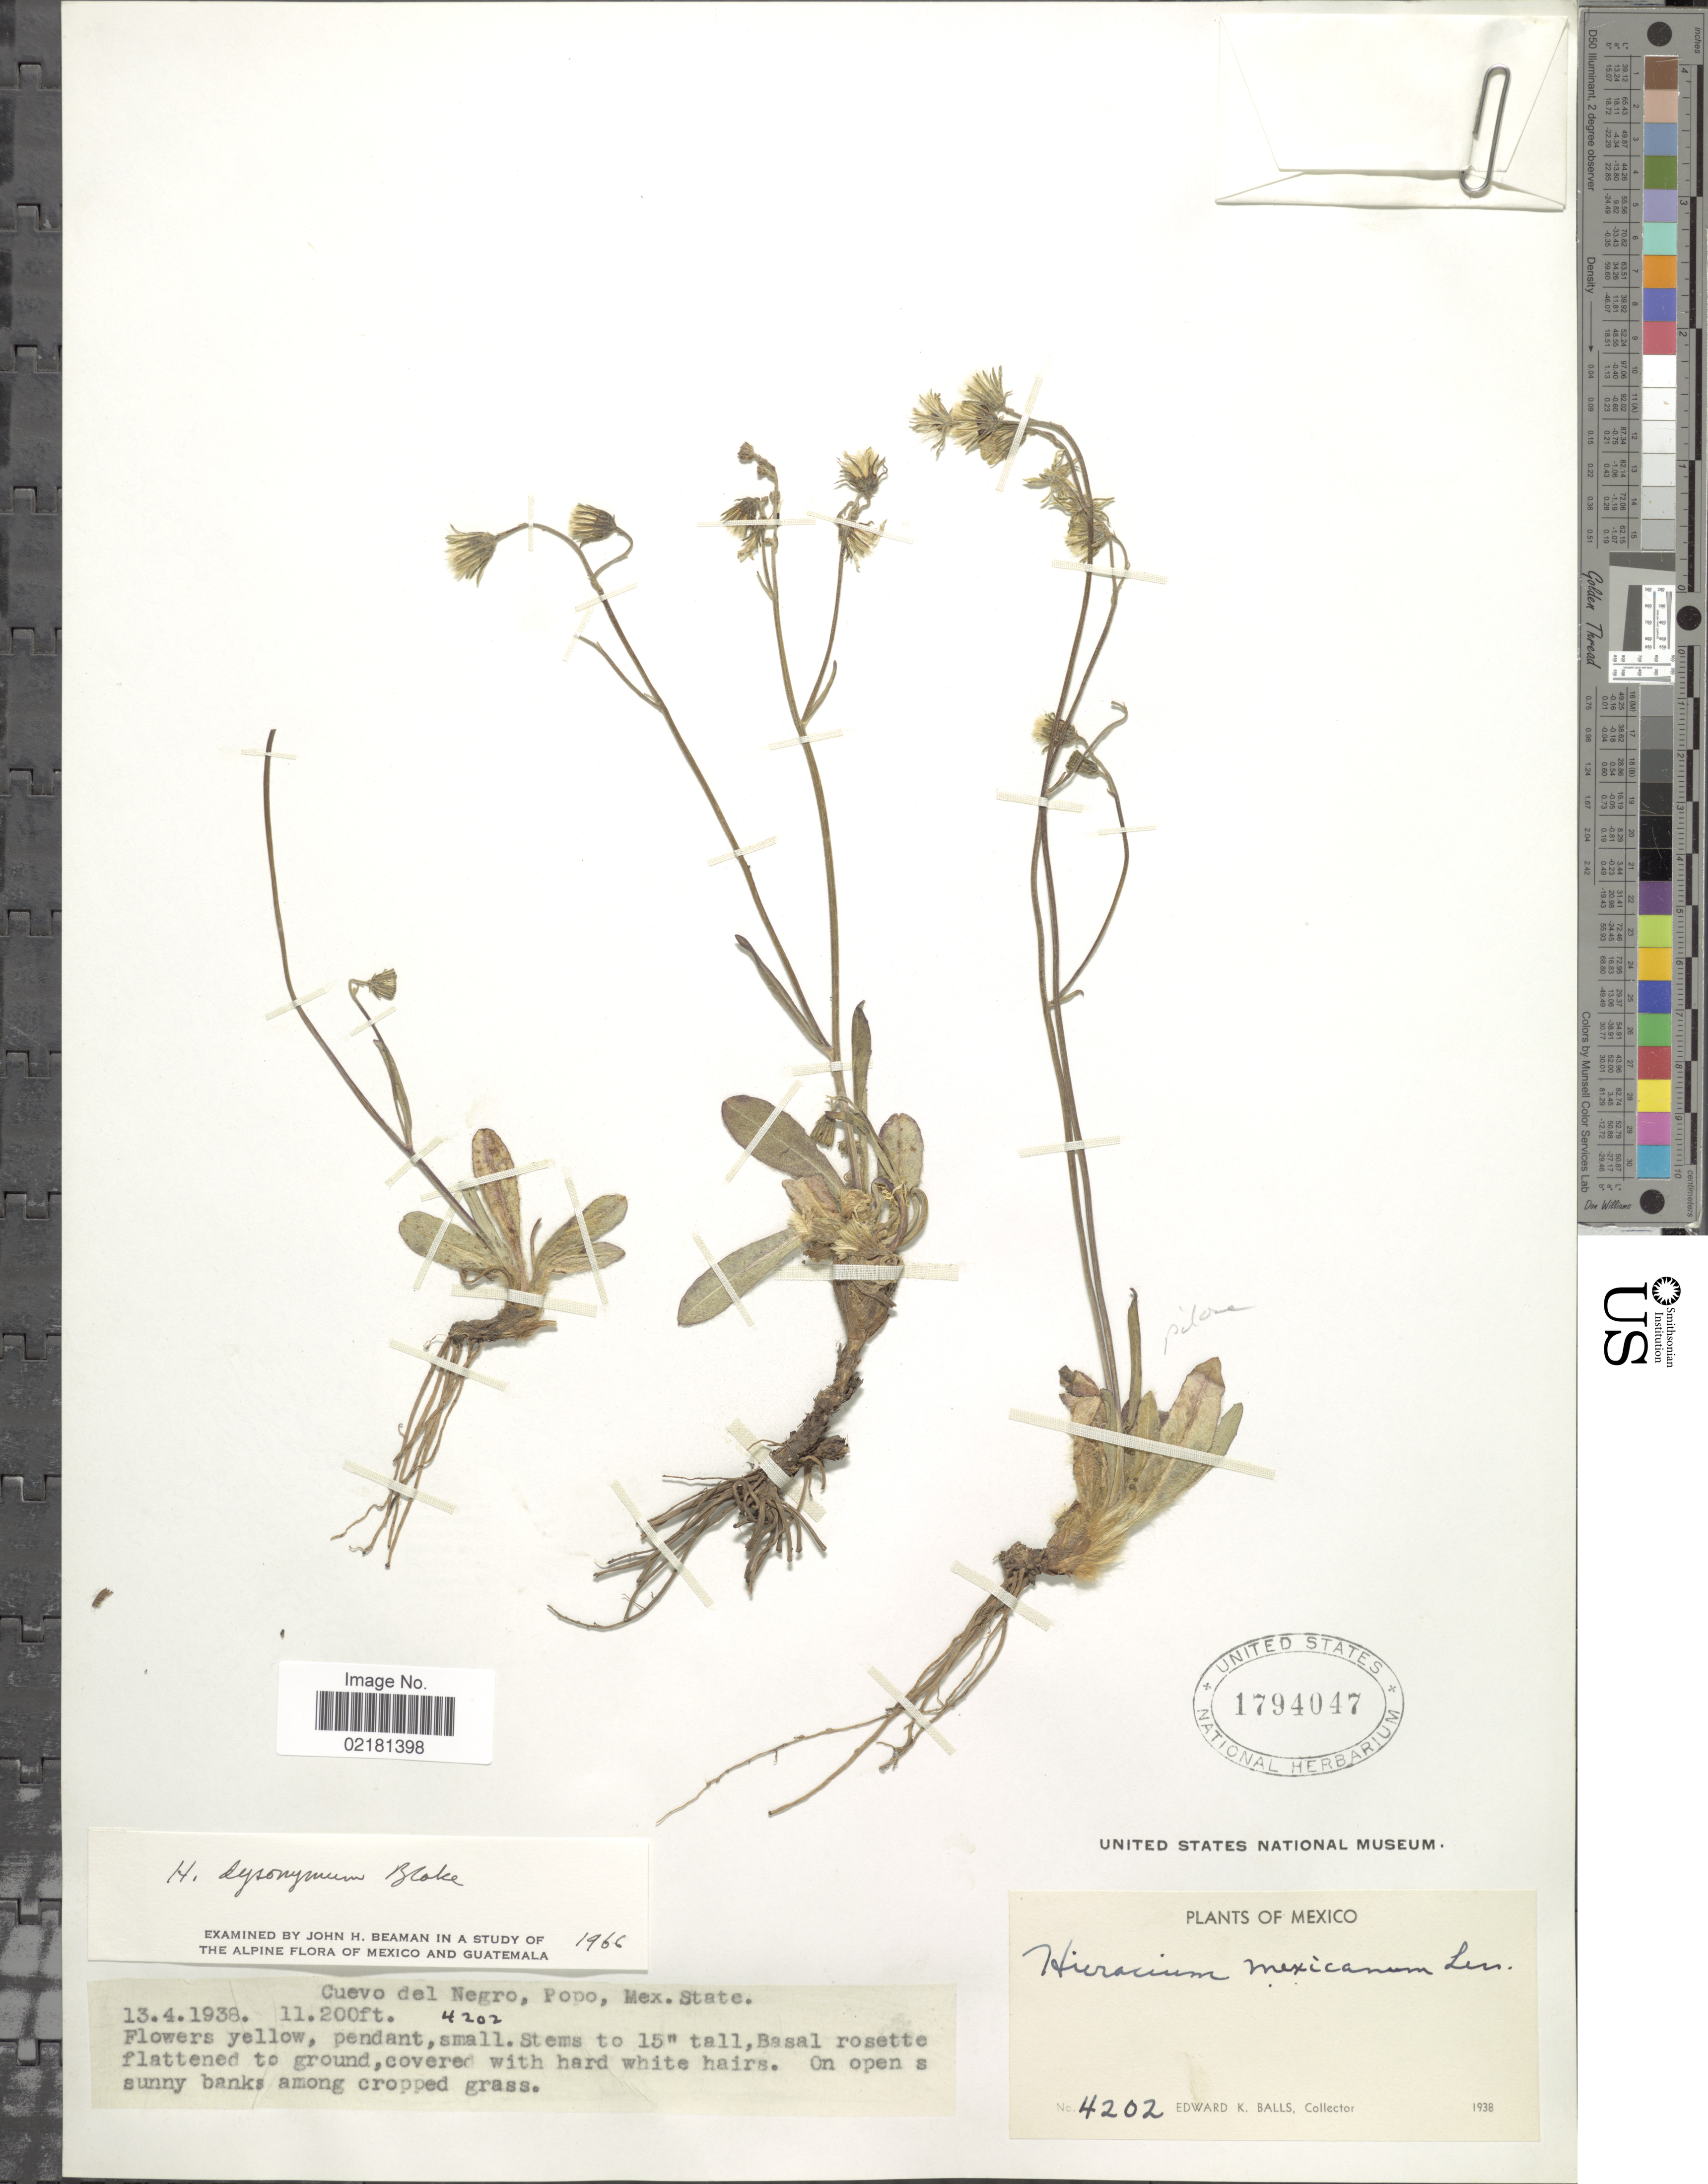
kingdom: Plantae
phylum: Tracheophyta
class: Magnoliopsida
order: Asterales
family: Asteraceae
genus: Hieracium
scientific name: Hieracium dysonymum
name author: S.F. Blake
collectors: E. K. Balls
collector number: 4202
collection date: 1938-04-13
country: Mexico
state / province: México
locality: Cuevo del Negro, Popo, on open sunny banks among cropped grass.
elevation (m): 3414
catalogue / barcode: US 1794047